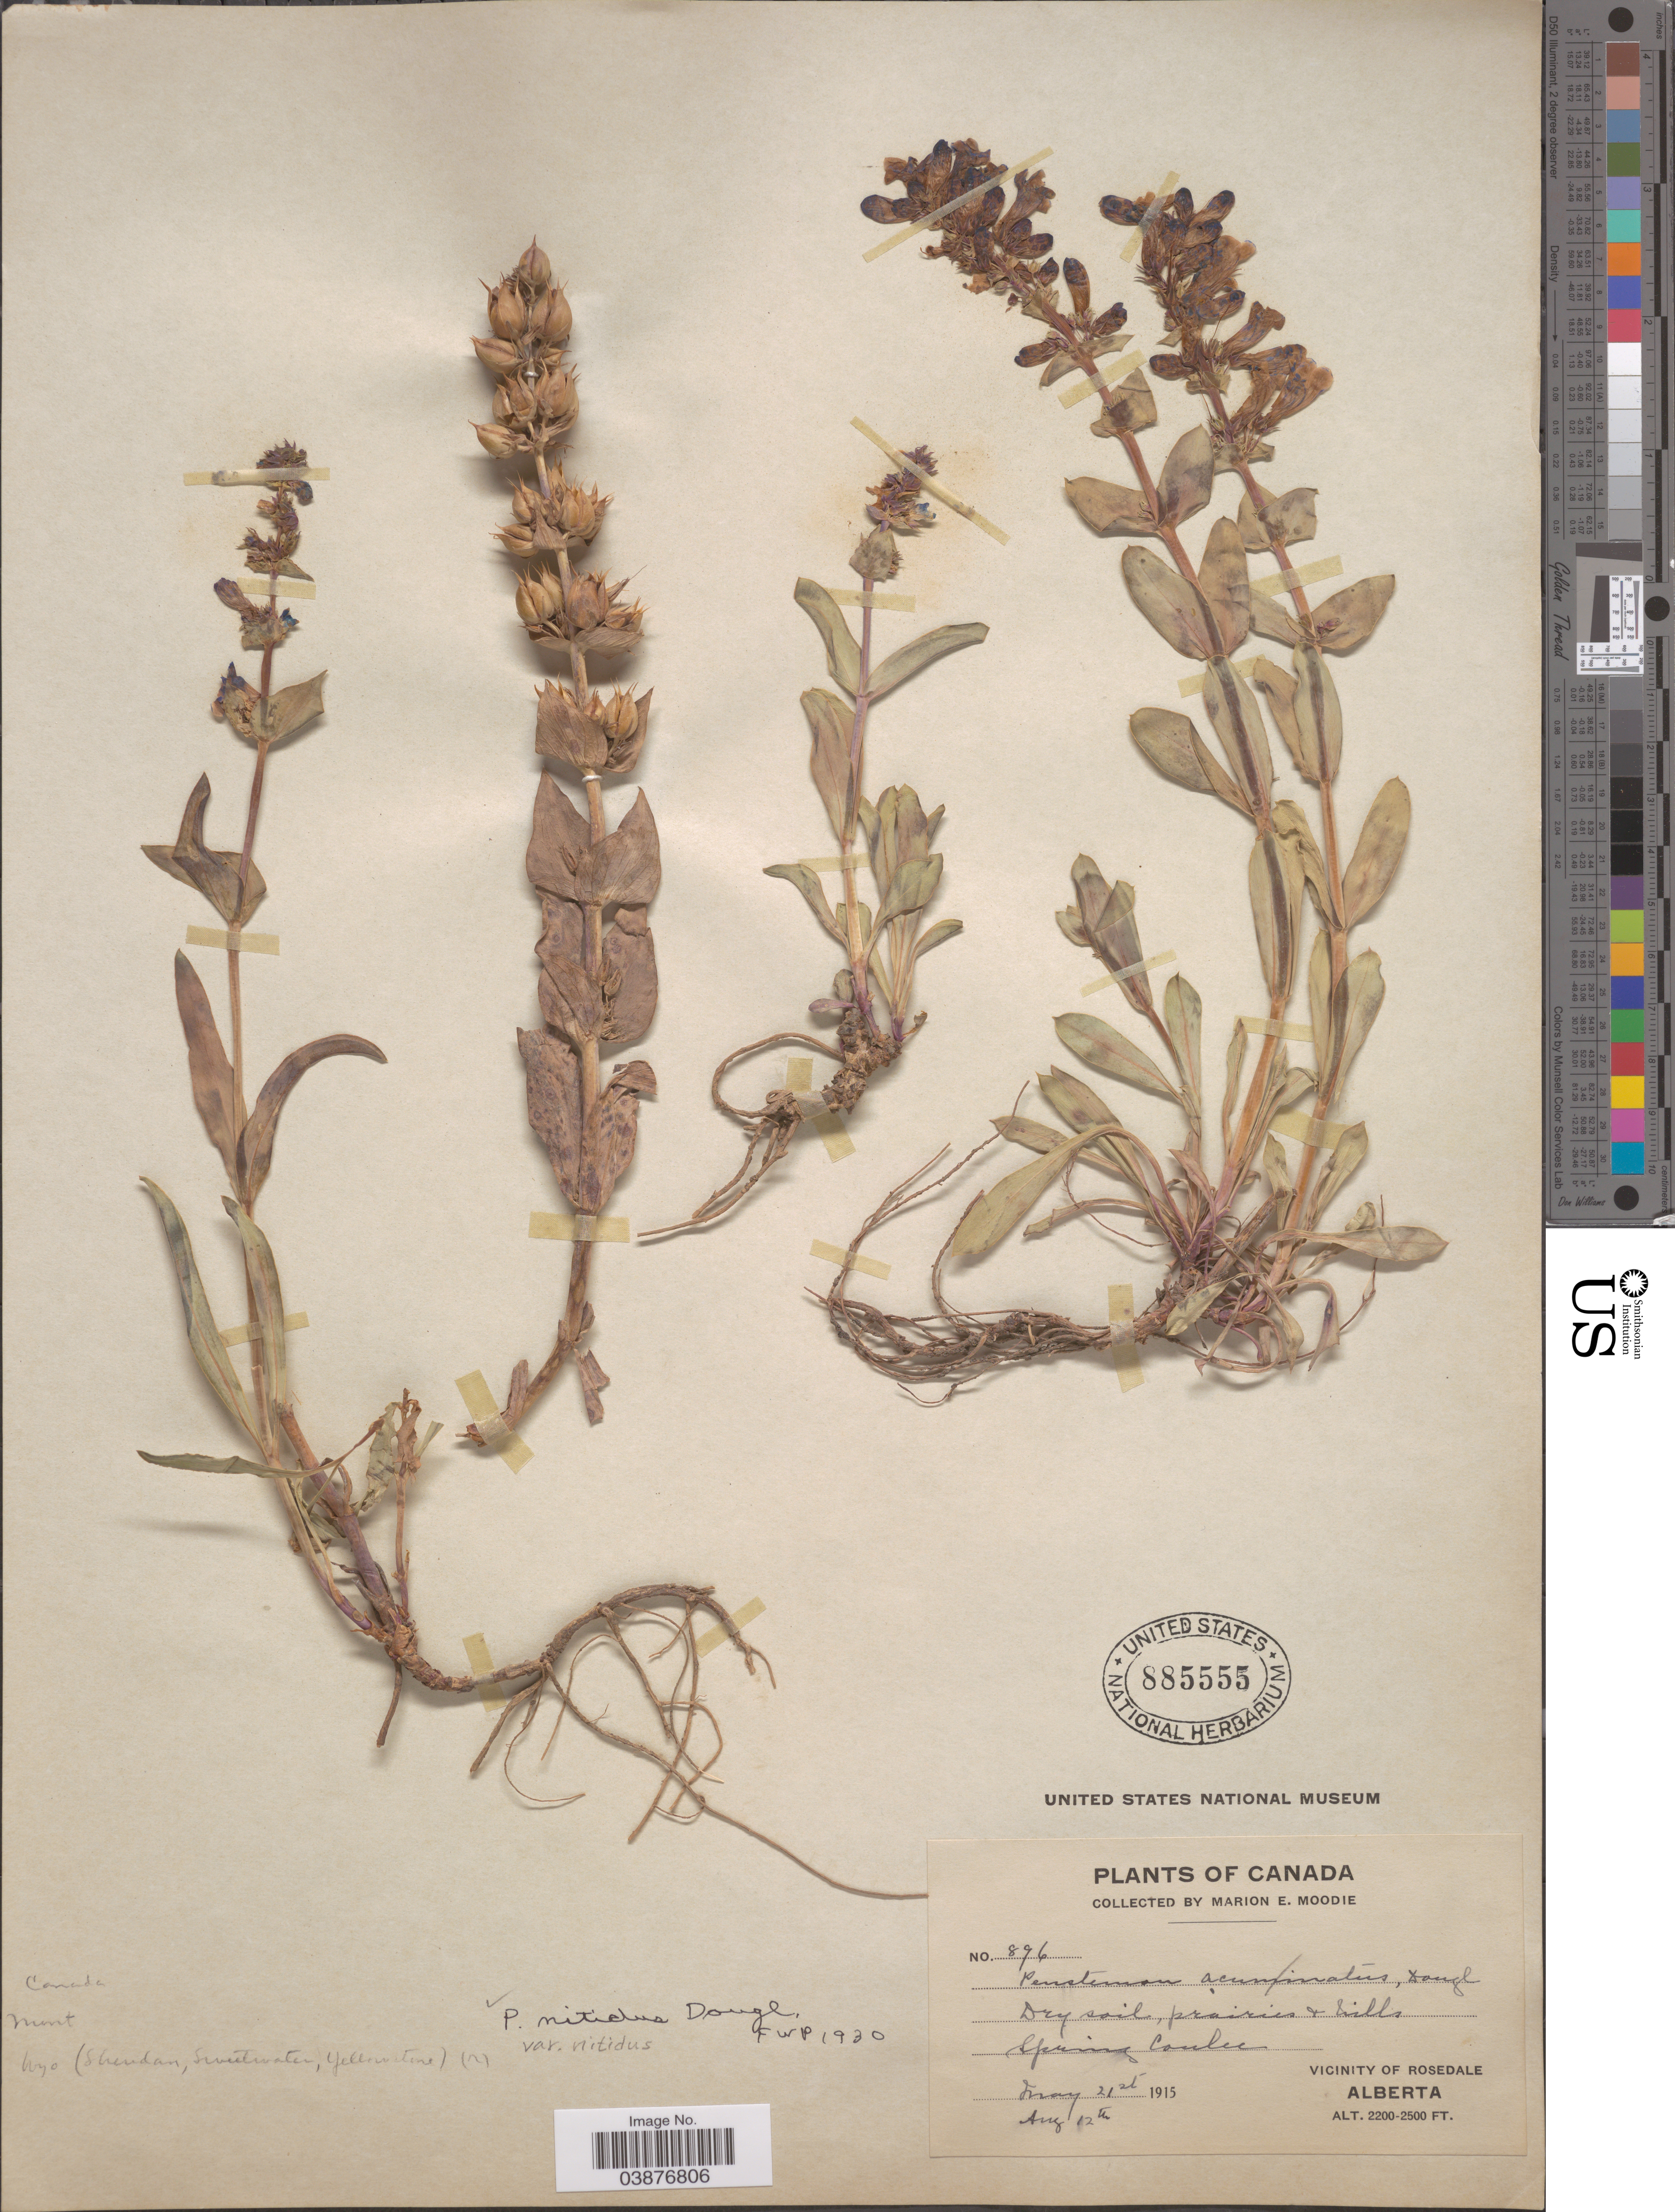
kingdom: Plantae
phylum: Tracheophyta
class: Magnoliopsida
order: Lamiales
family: Plantaginaceae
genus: Penstemon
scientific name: Penstemon nitidus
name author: Douglas ex Benth.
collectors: M. E. Moodie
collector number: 896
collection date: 1915-05-21/1915-08-12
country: Canada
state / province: Alberta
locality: Spring Coulee. Vicinity of Rosedale.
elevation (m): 671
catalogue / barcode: US 885555